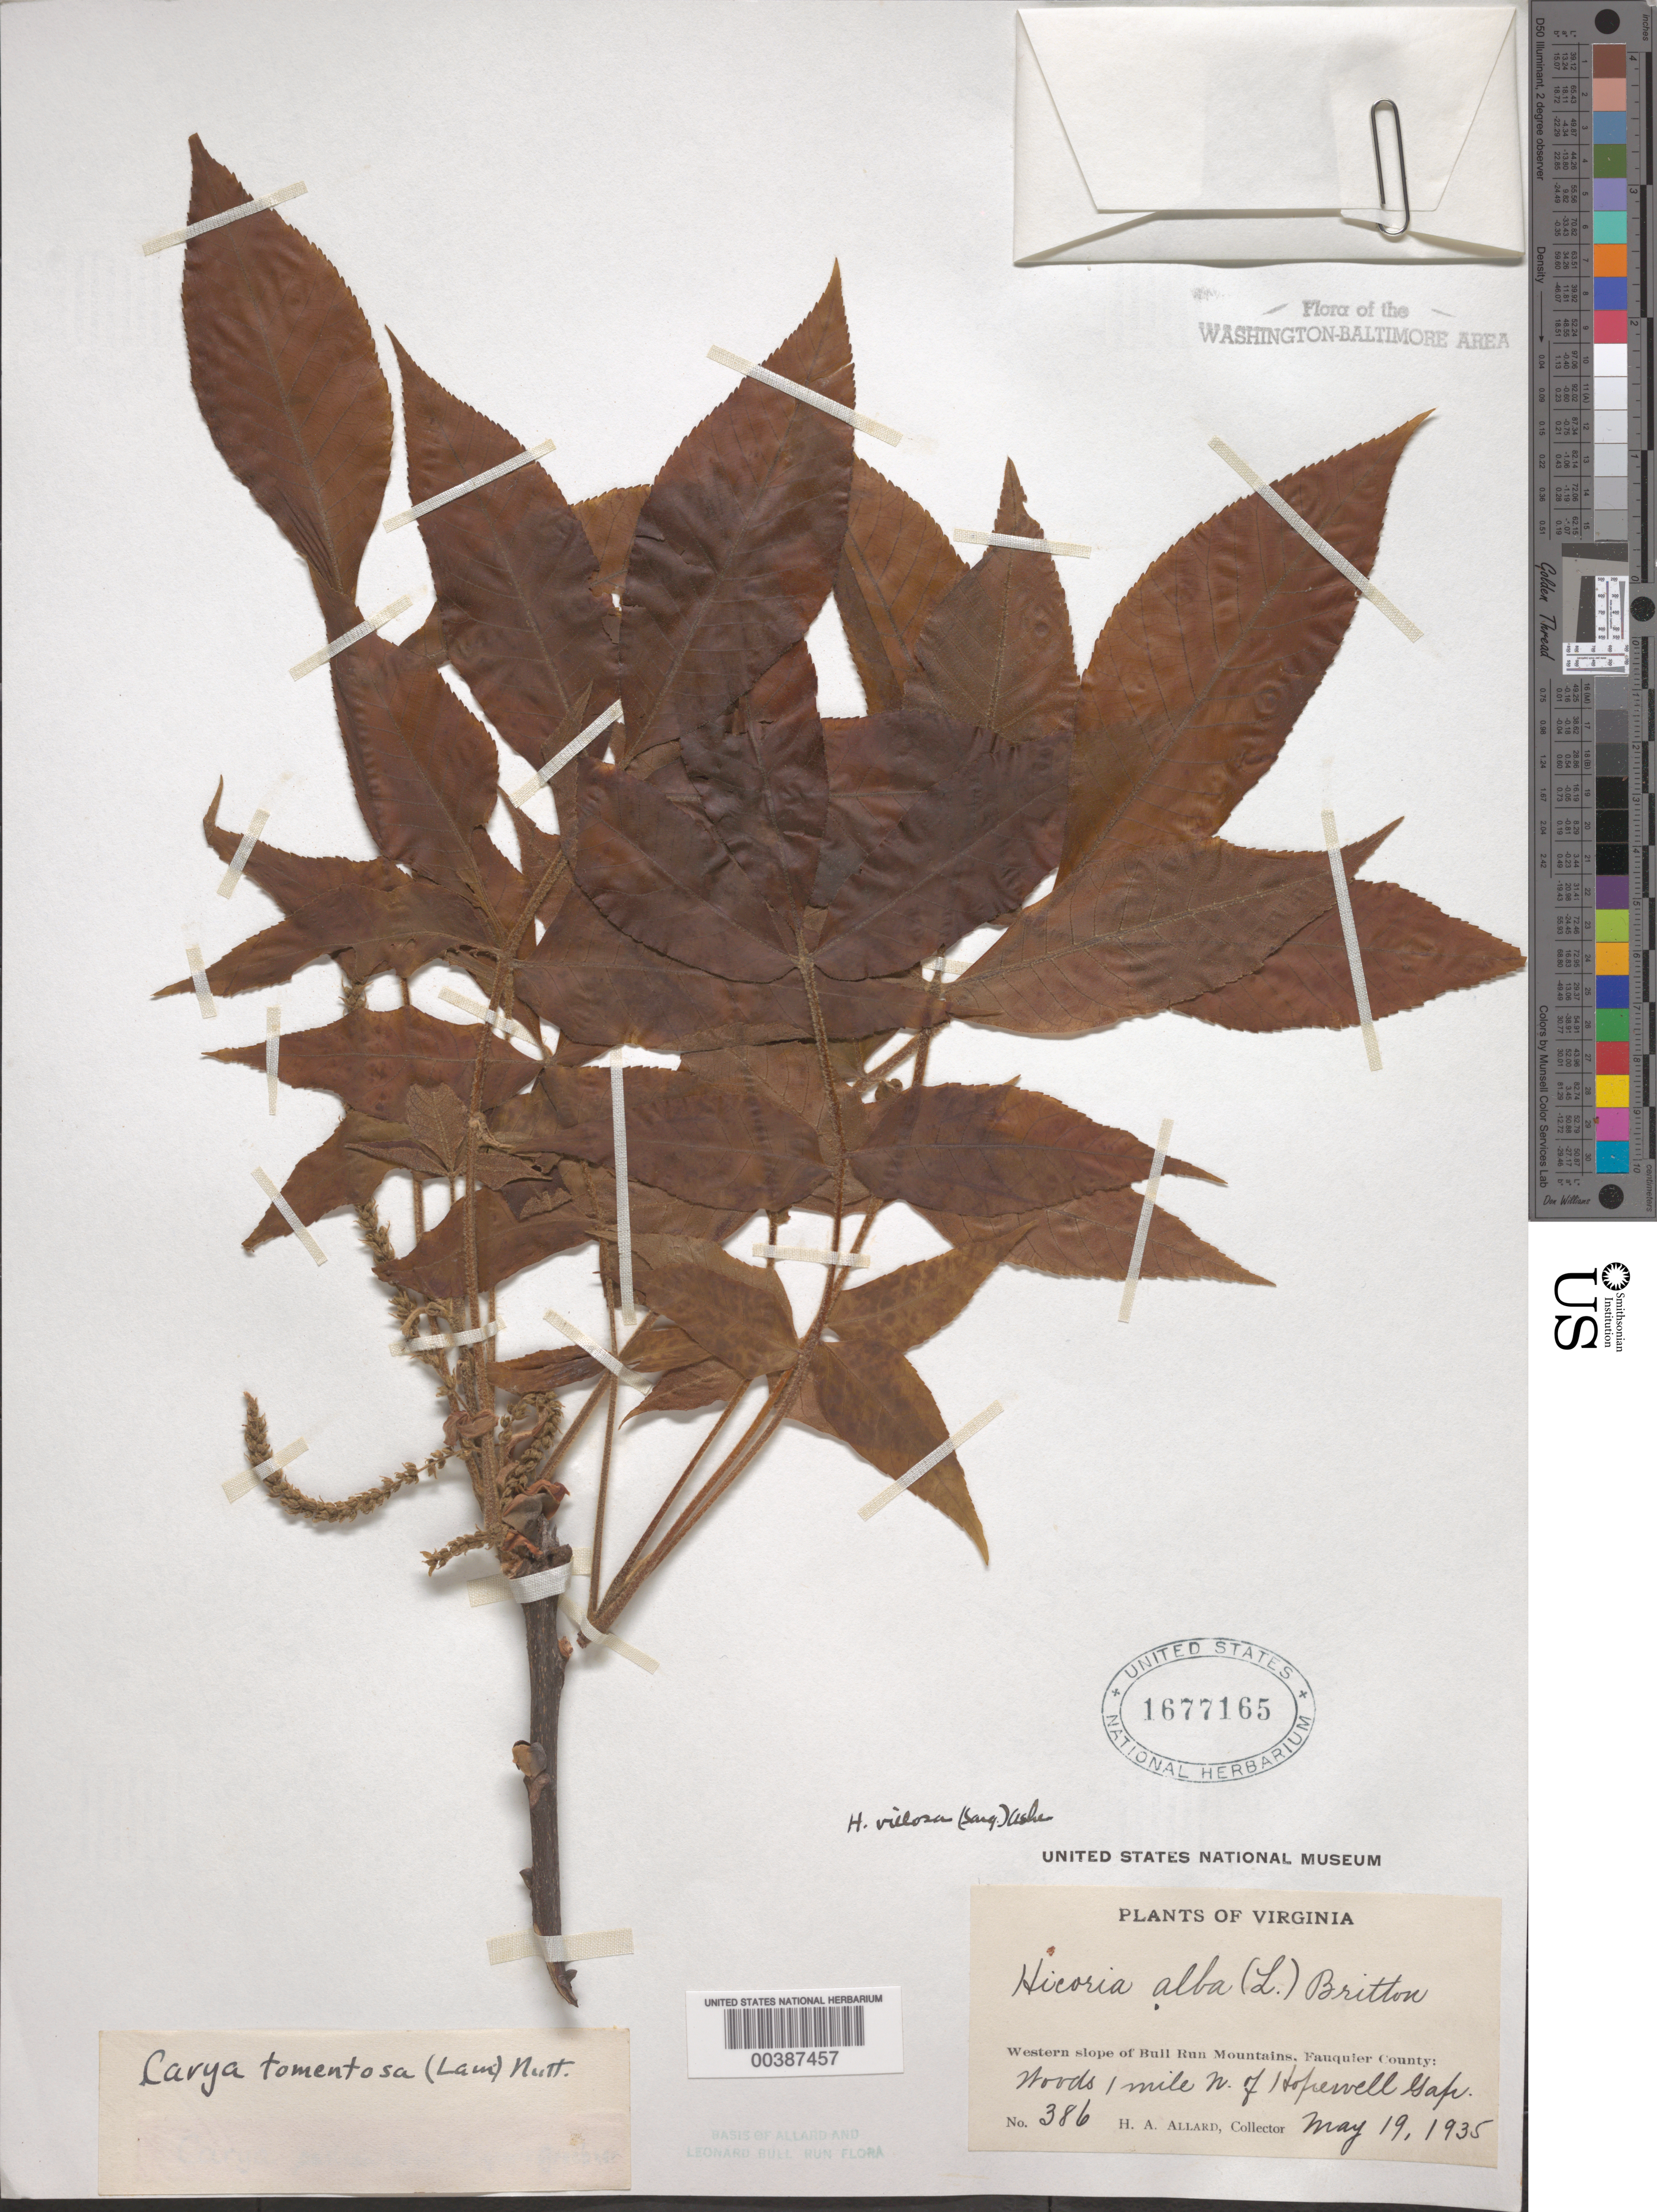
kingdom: Plantae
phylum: Tracheophyta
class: Magnoliopsida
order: Fagales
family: Juglandaceae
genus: Carya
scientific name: Carya tomentosa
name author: (Lam.) Nutt.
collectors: H. A. Allard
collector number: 386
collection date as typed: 19 May 1935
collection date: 1935-05-19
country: United States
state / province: Virginia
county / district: Fauquier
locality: North of Hopewell Gap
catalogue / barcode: US 1677165